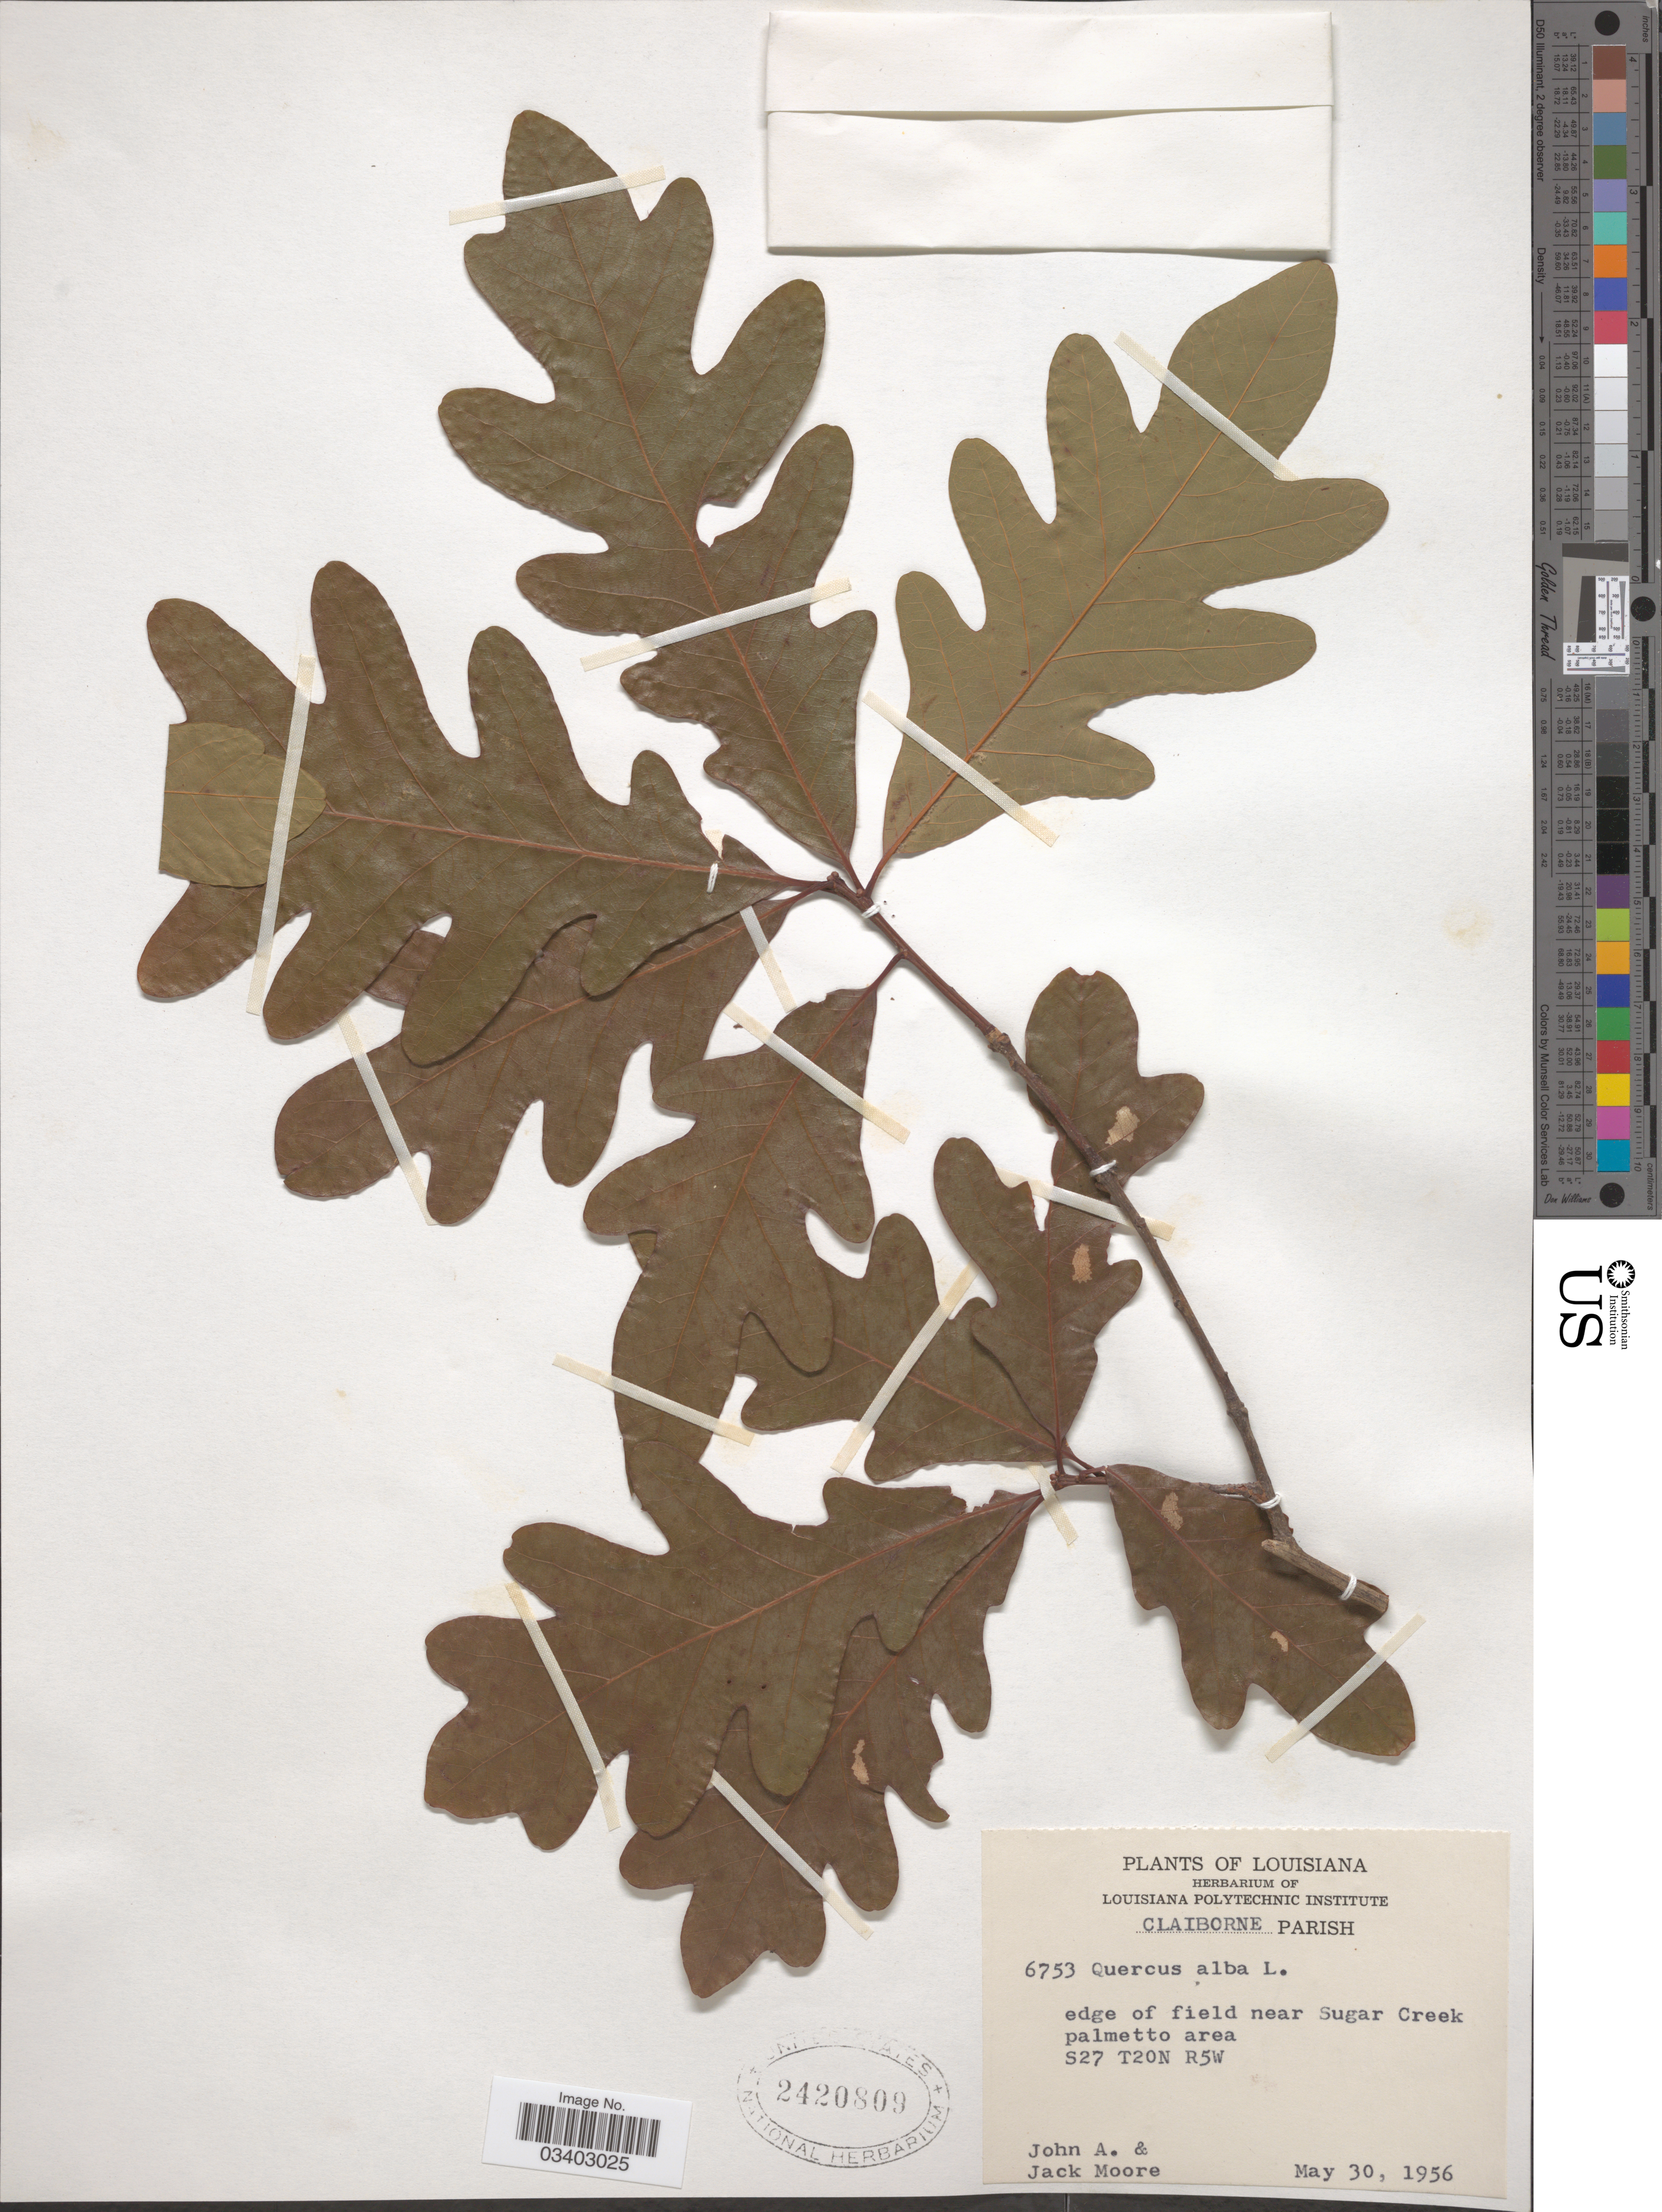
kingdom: Plantae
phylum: Tracheophyta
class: Magnoliopsida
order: Fagales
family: Fagaceae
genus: Quercus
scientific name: Quercus alba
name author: L.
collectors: J. A. Moore & J. Moore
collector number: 6753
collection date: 1956-05-30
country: United States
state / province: Louisiana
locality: Claiborne Parish. Edge of field near Sugar Creek, palmetto area. S27 T20N R5W.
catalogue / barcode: US 2420809